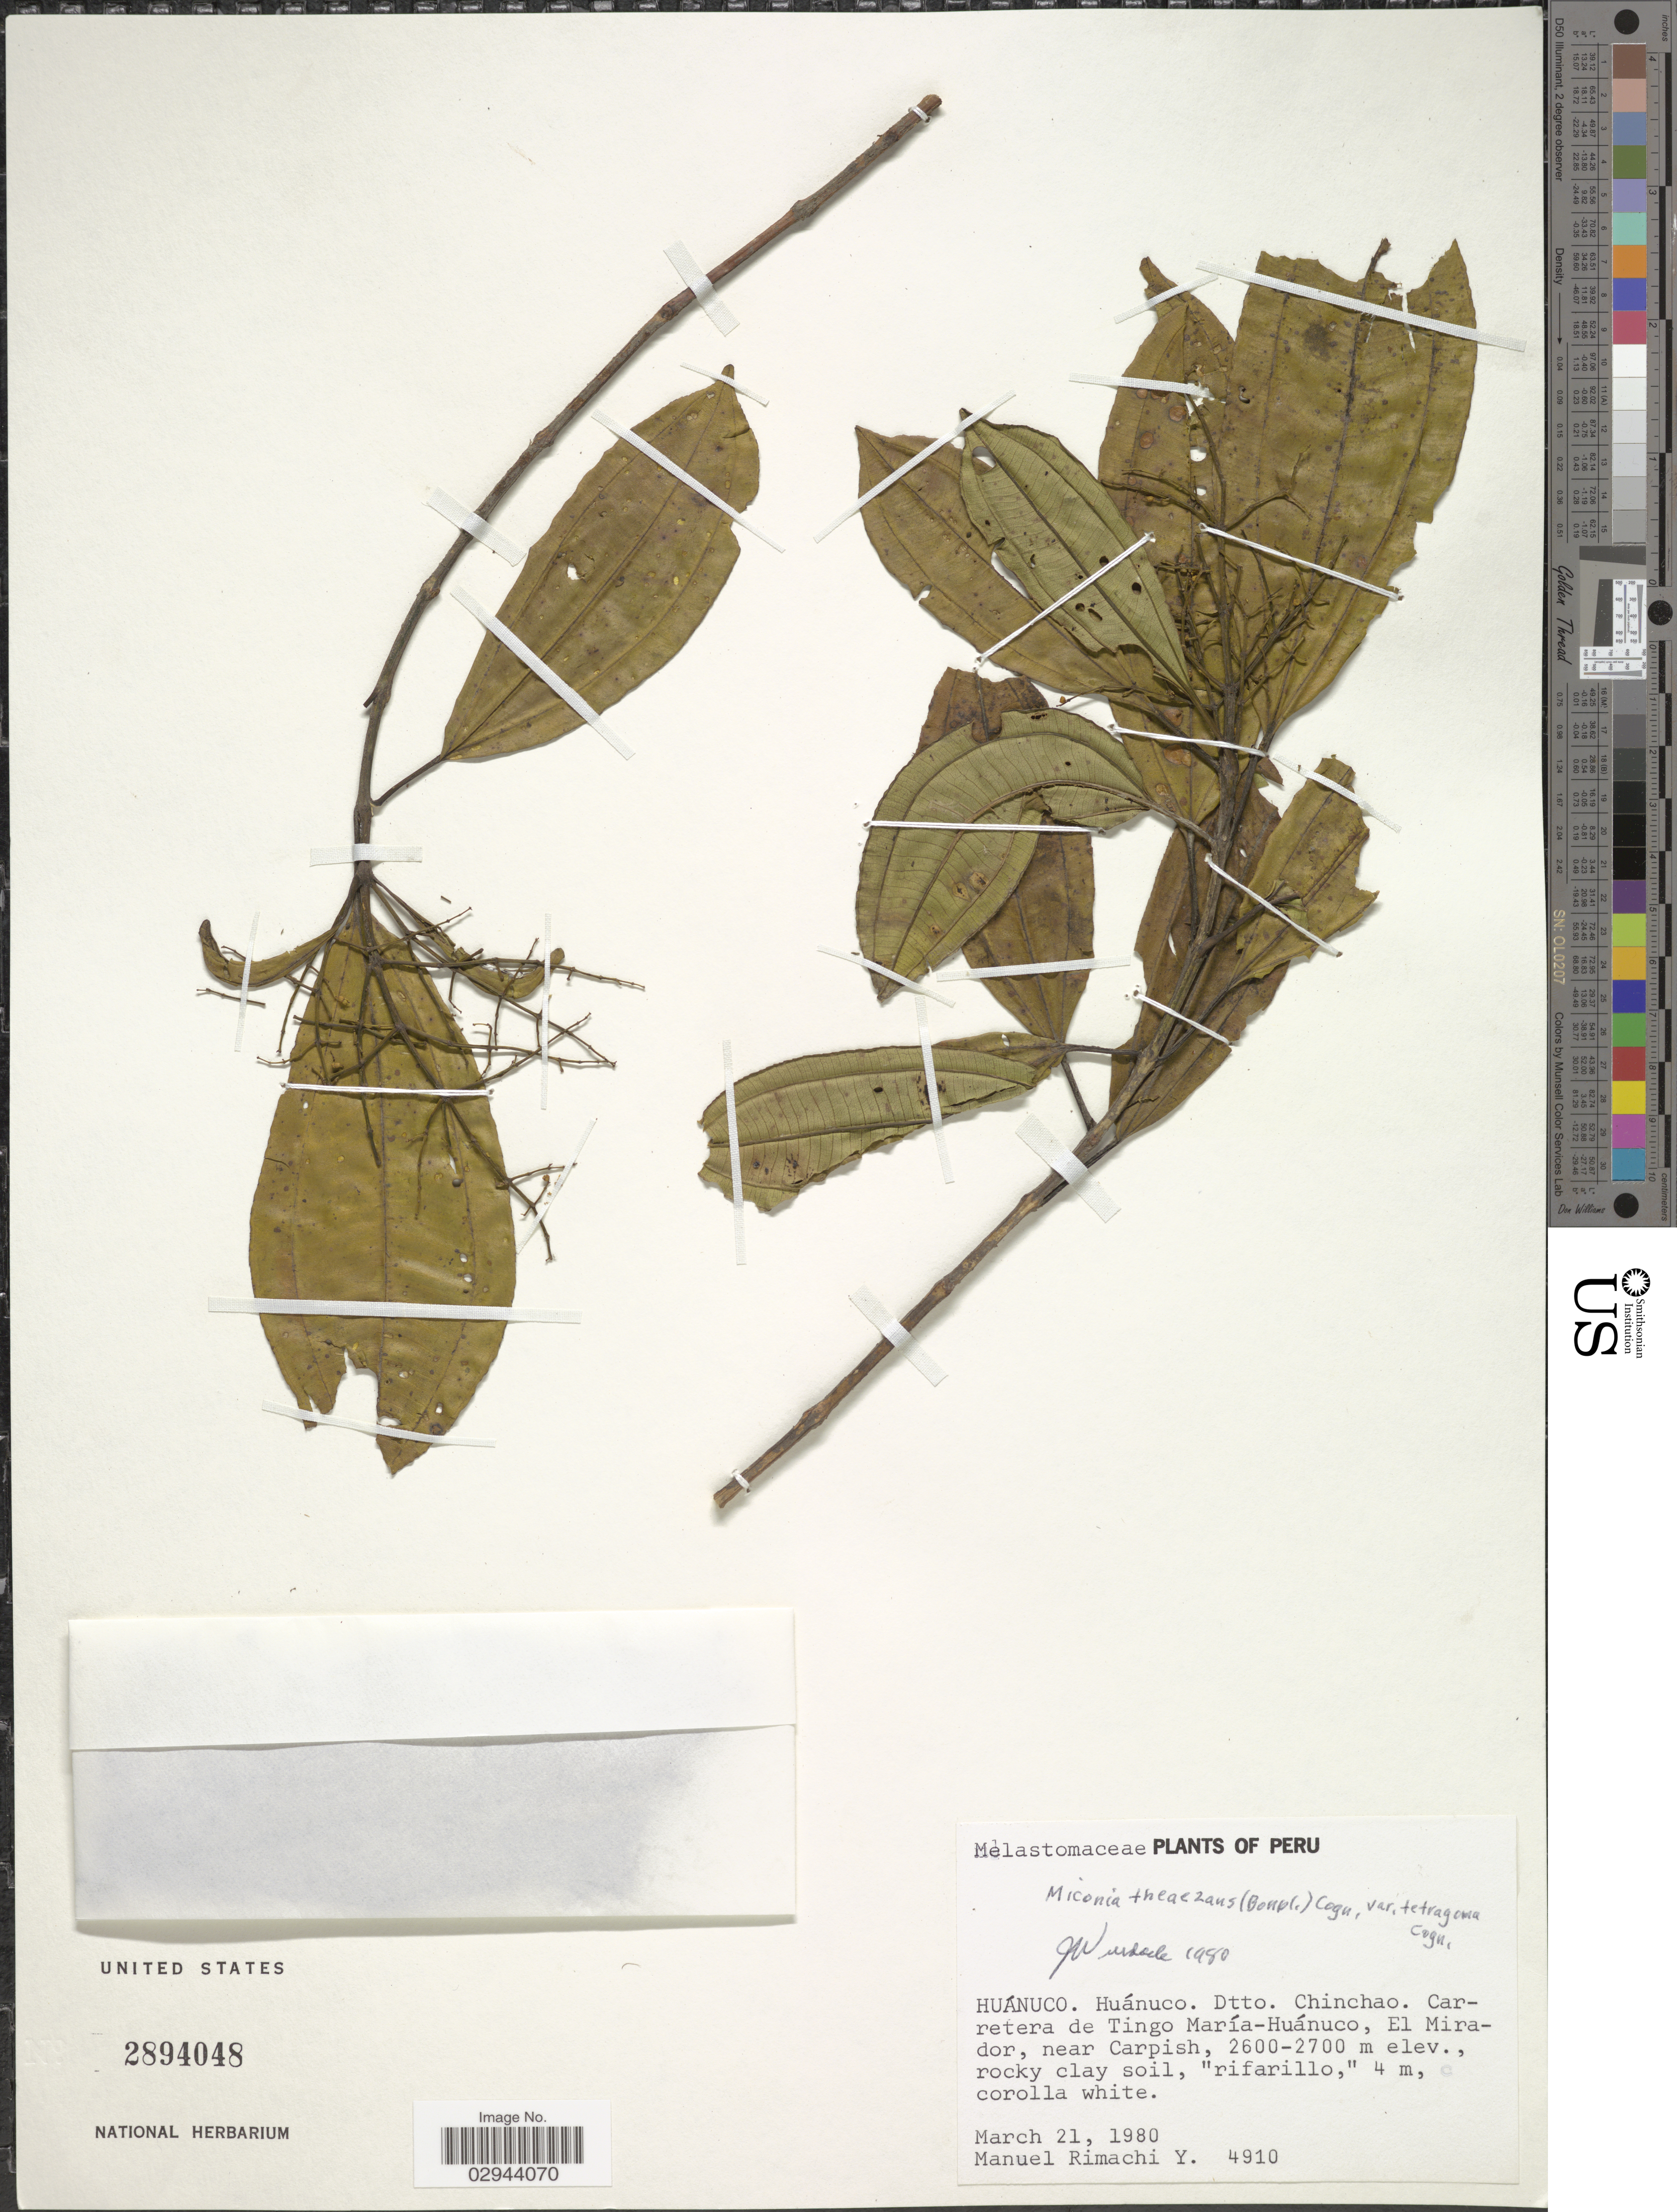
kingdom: Plantae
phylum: Tracheophyta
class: Magnoliopsida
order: Myrtales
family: Melastomataceae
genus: Miconia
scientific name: Miconia theizans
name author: (Bonpl.) Cogn.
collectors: M. Rimachi Y.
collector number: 4910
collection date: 1980-03-21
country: Peru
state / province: Huánuco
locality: Dtto. Chinchao, Carretera de Tingo María-Huánuco, El Mirador, near Carpish.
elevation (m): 2600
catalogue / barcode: US 2894048